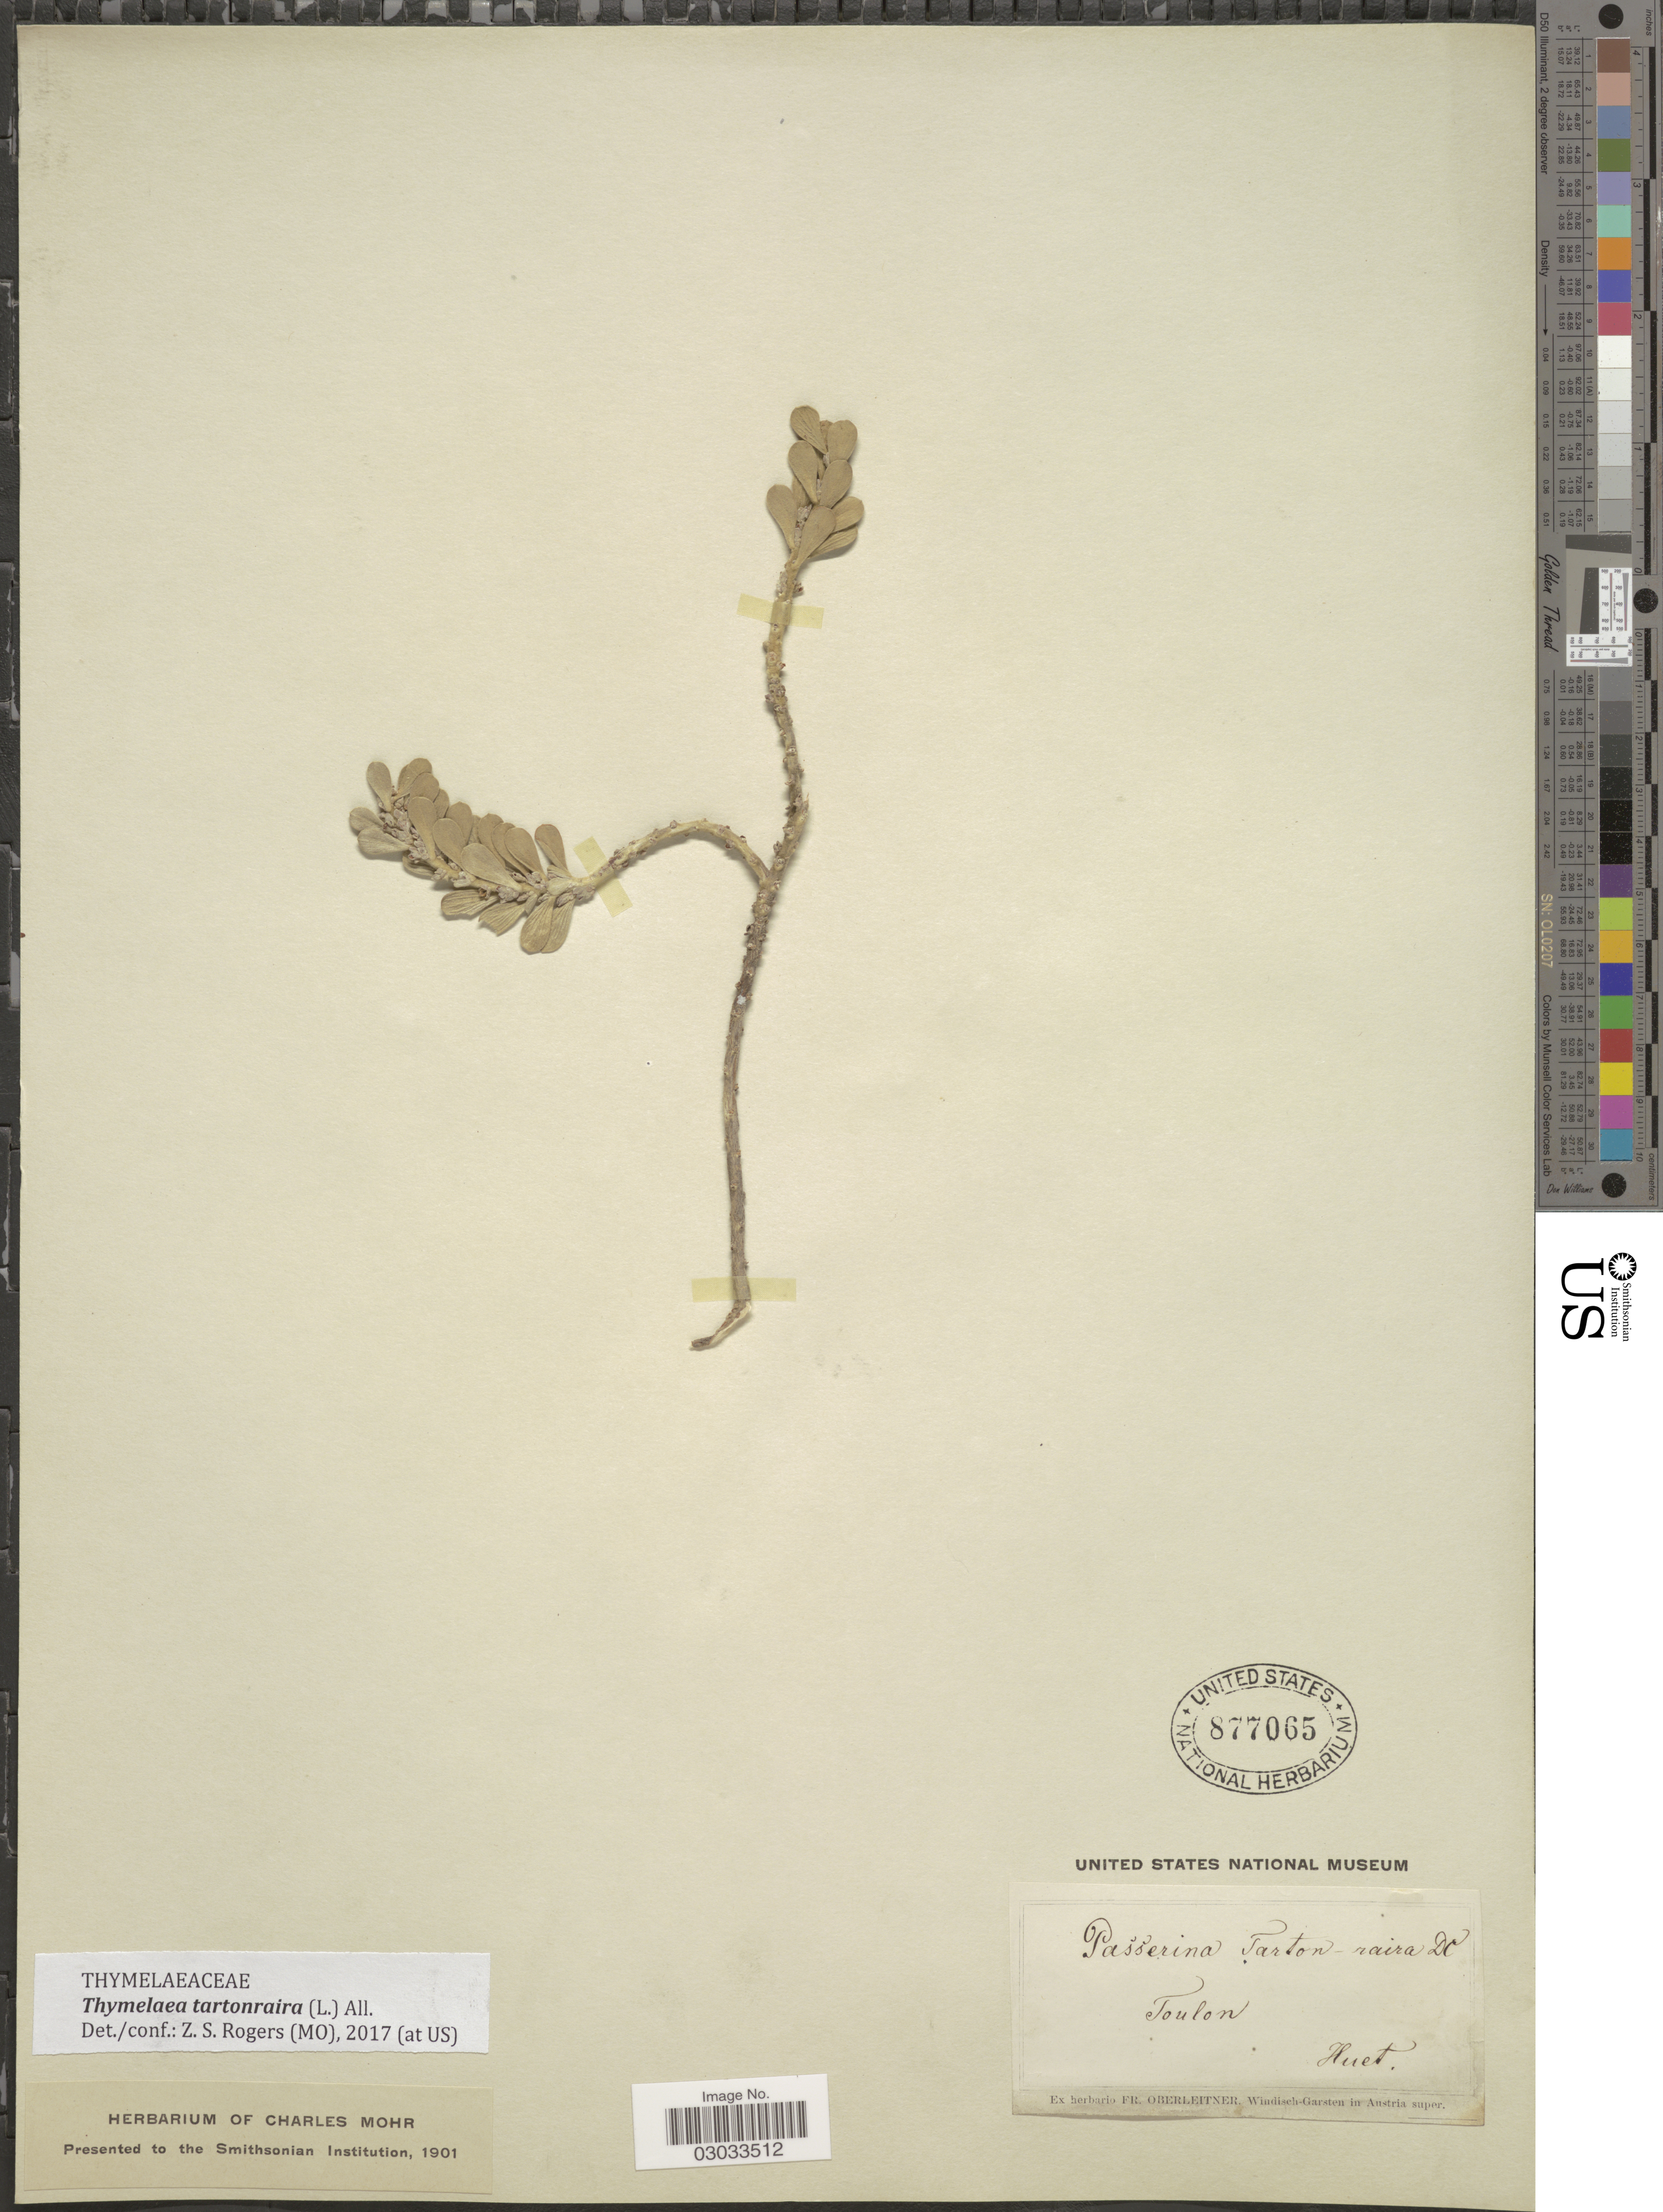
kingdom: Plantae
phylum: Tracheophyta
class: Magnoliopsida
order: Malvales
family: Thymelaeaceae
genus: Thymelaea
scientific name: Thymelaea tartonraira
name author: (L.) All.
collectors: -. Huet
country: France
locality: Toulon.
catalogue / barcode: US 877065